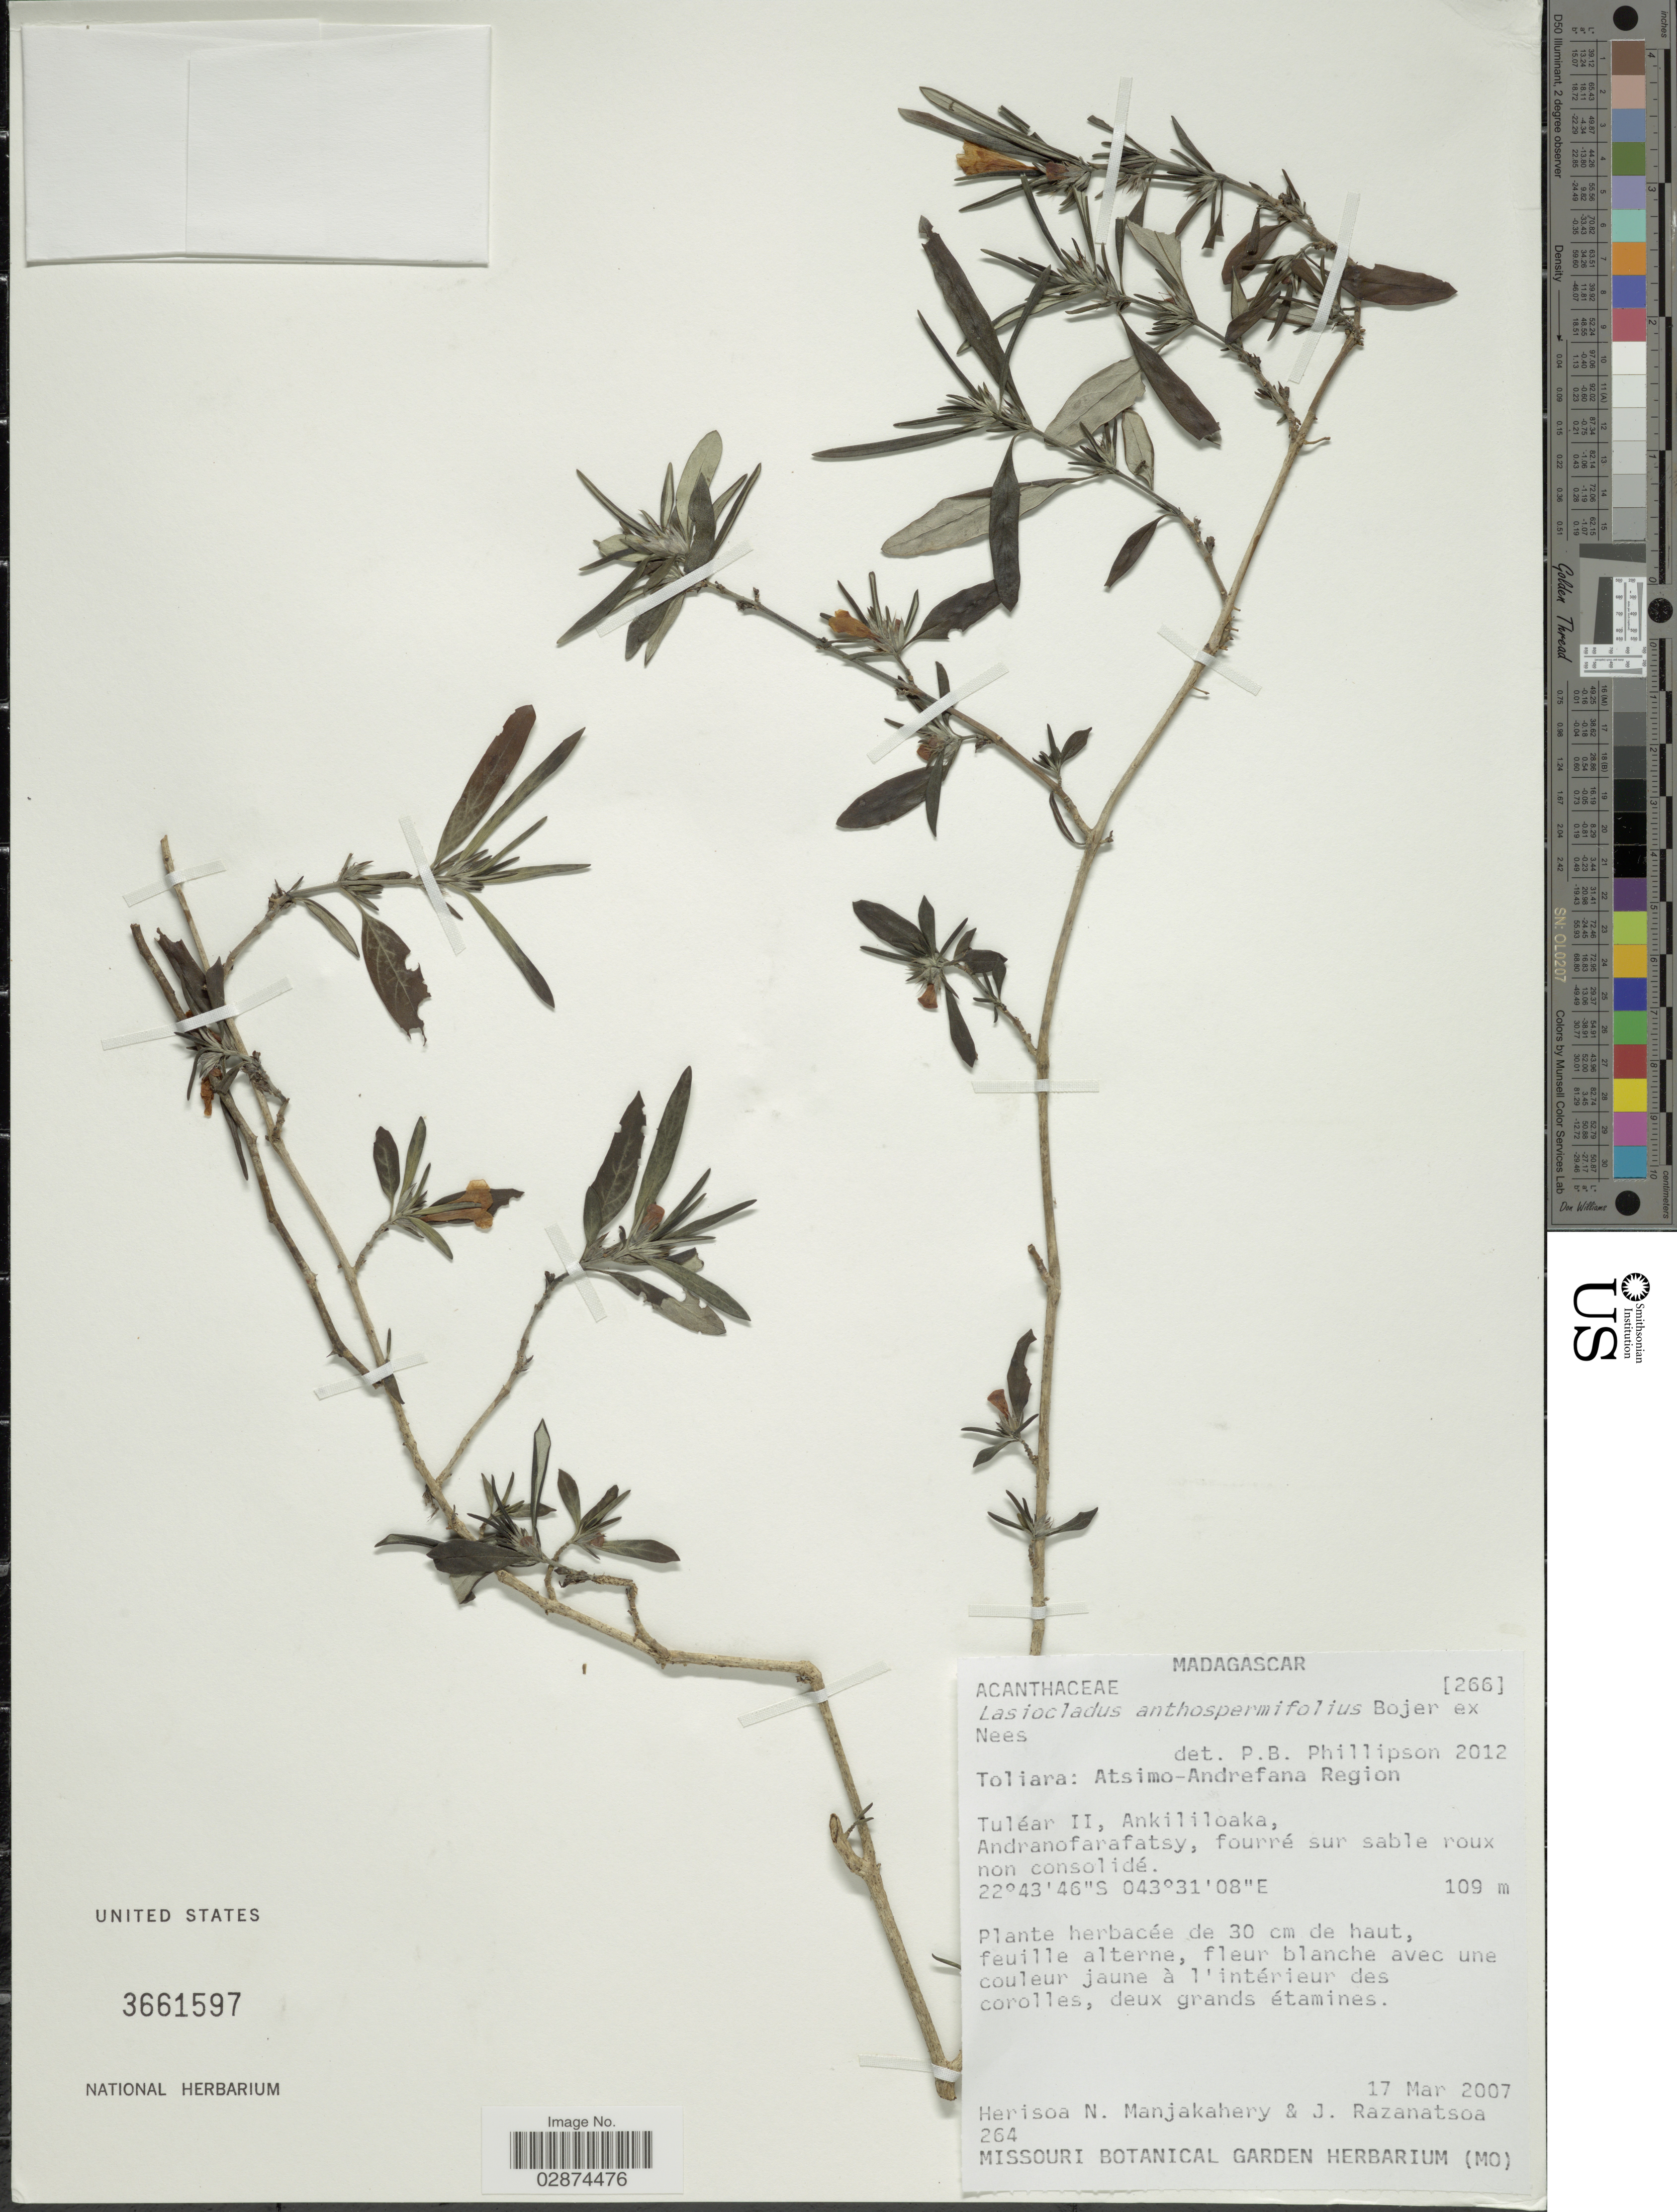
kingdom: Plantae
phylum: Tracheophyta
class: Magnoliopsida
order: Lamiales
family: Acanthaceae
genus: Lasiocladus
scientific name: Lasiocladus anthospermifolius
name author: Bojer ex Nees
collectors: H. N. Manjakahery & J. Razanatsoa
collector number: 264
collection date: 2007-03-17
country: Madagascar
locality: Toliara: Atsimo-Andrefana Region. Tuléar II, Ankililoaka, Andranofarafatsy.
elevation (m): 109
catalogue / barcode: US 3661597